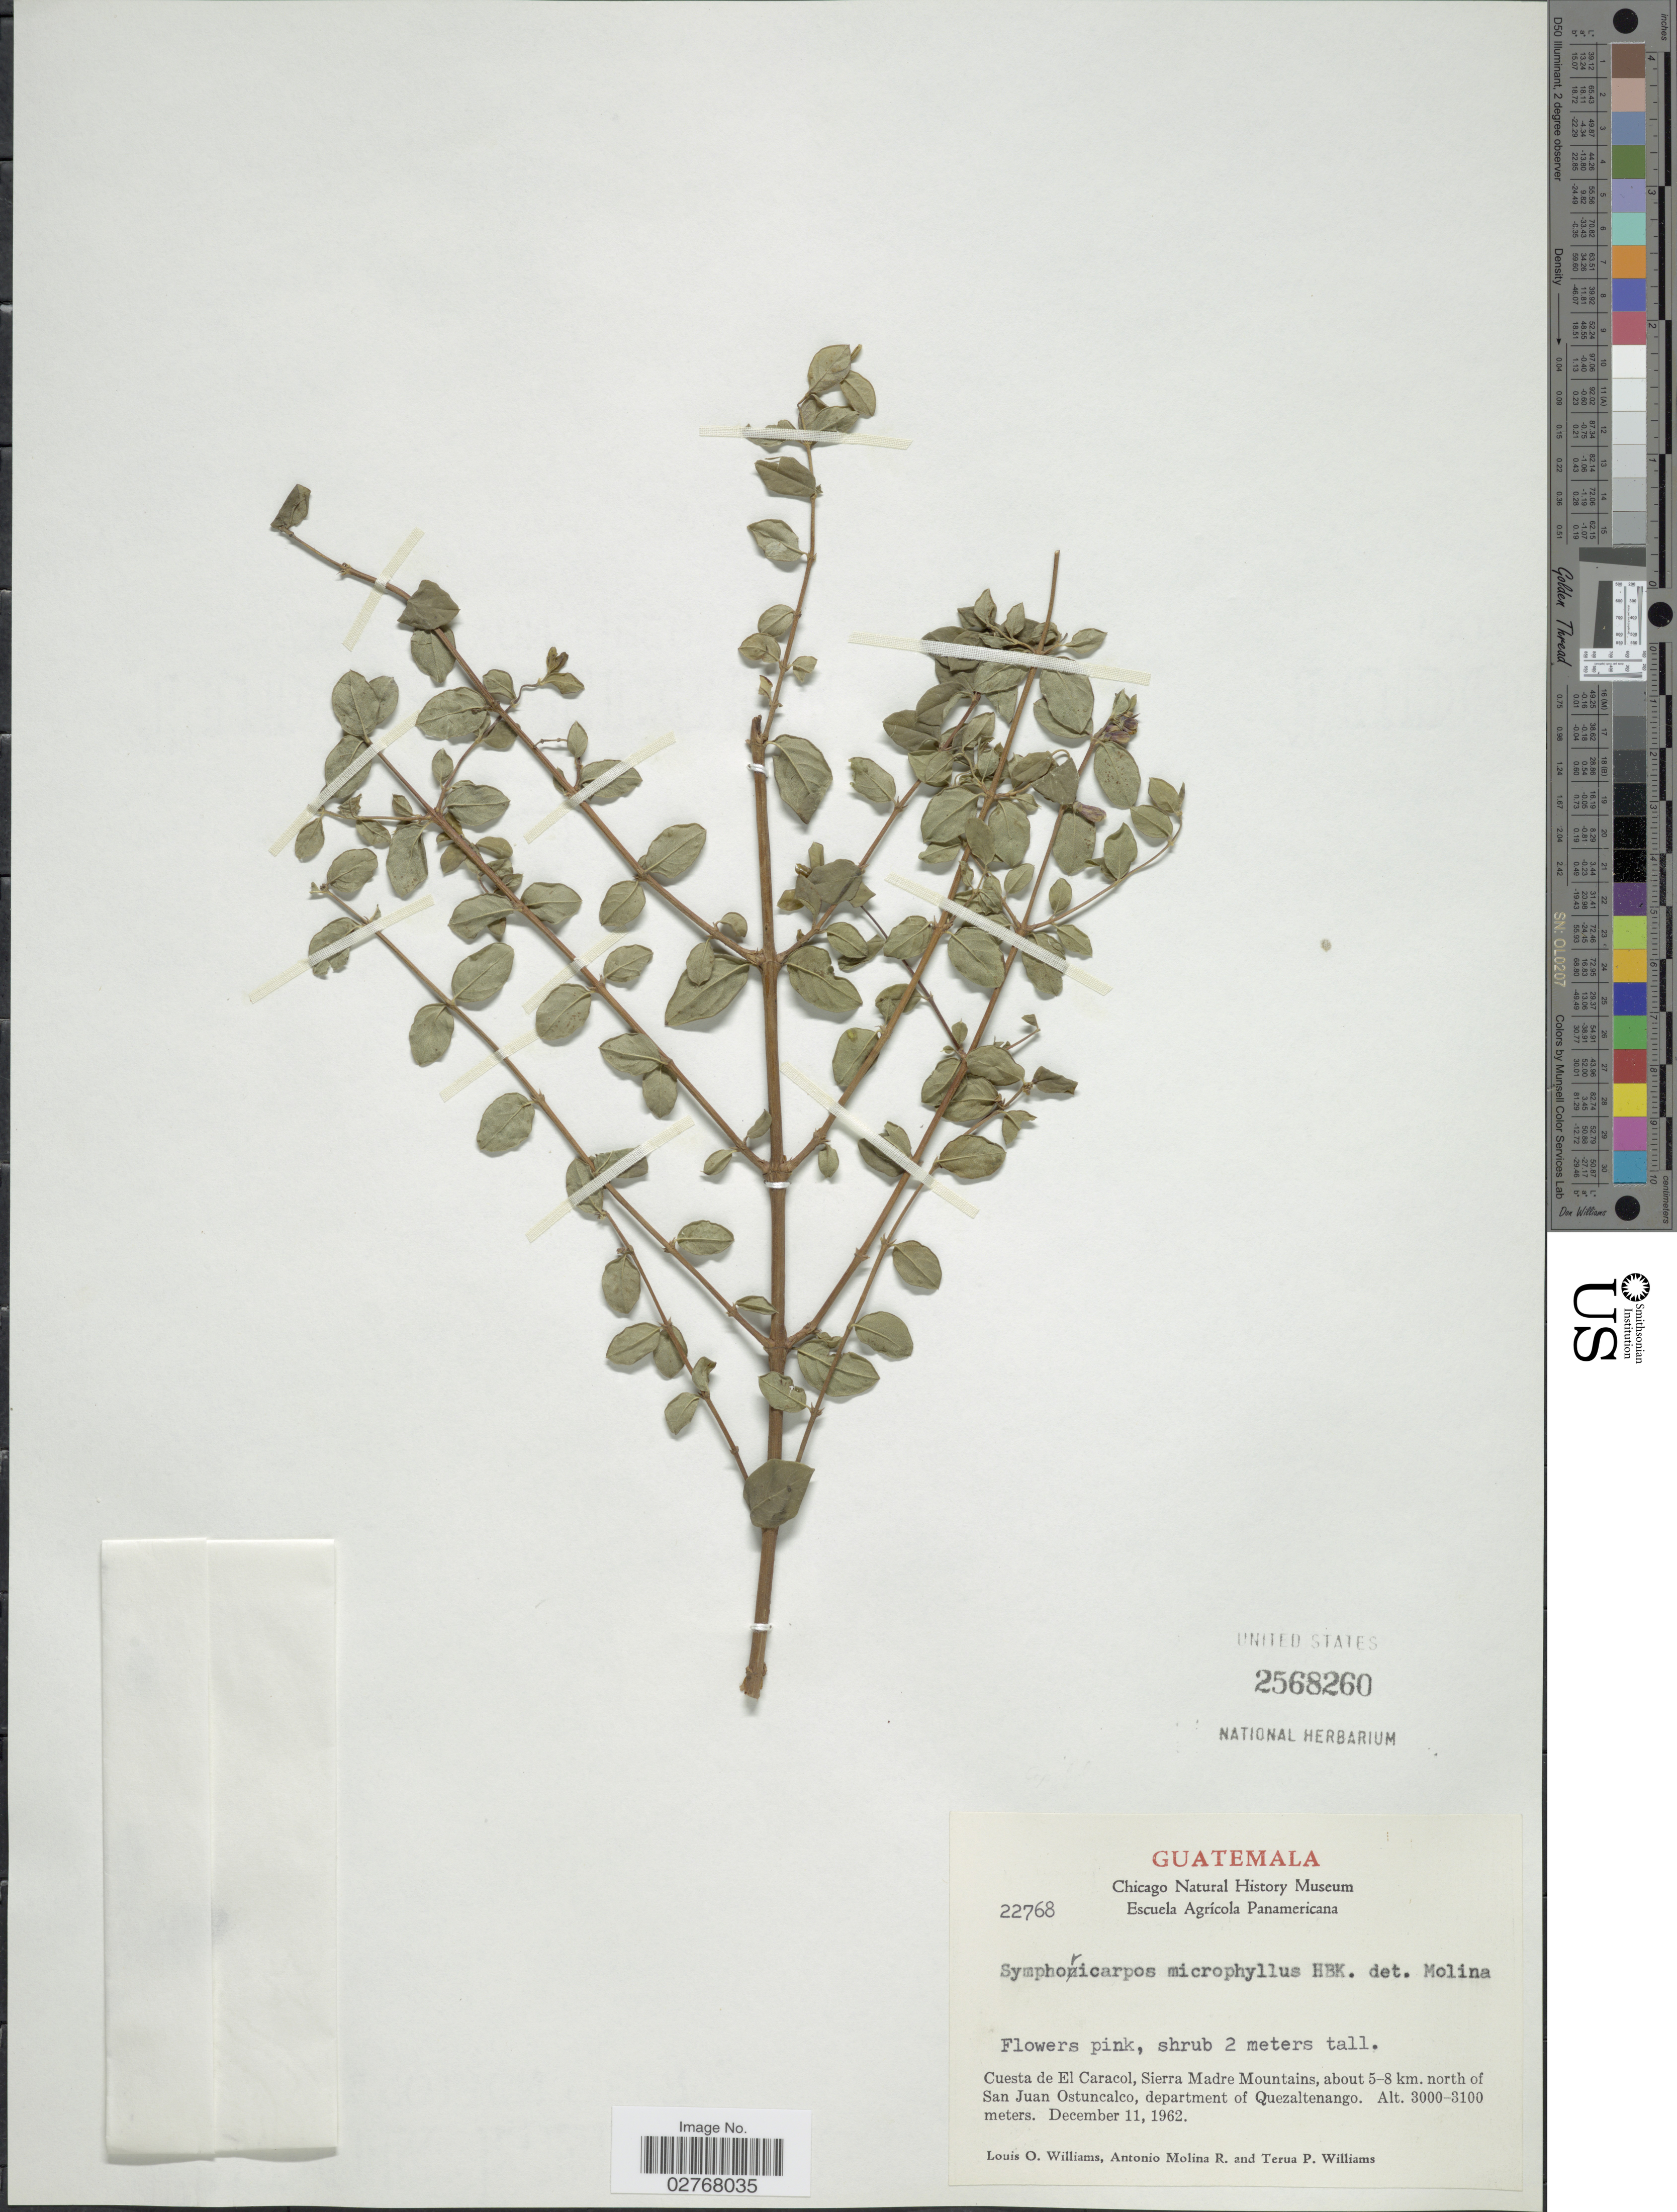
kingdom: Plantae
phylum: Tracheophyta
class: Magnoliopsida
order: Dipsacales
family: Caprifoliaceae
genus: Symphoricarpos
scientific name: Symphoricarpos microphyllus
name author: Kunth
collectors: L. O. Williams, A. Molina R. & T. Williams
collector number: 22768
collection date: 1962-12-11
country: Guatemala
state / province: Quetzaltenango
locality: Cuesta de El Caracol, Sierra Madre Mountains, about 5-8 km. north of San Juan Ostuncalco, department of Quezaltenango.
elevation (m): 3000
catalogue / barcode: US 2568260